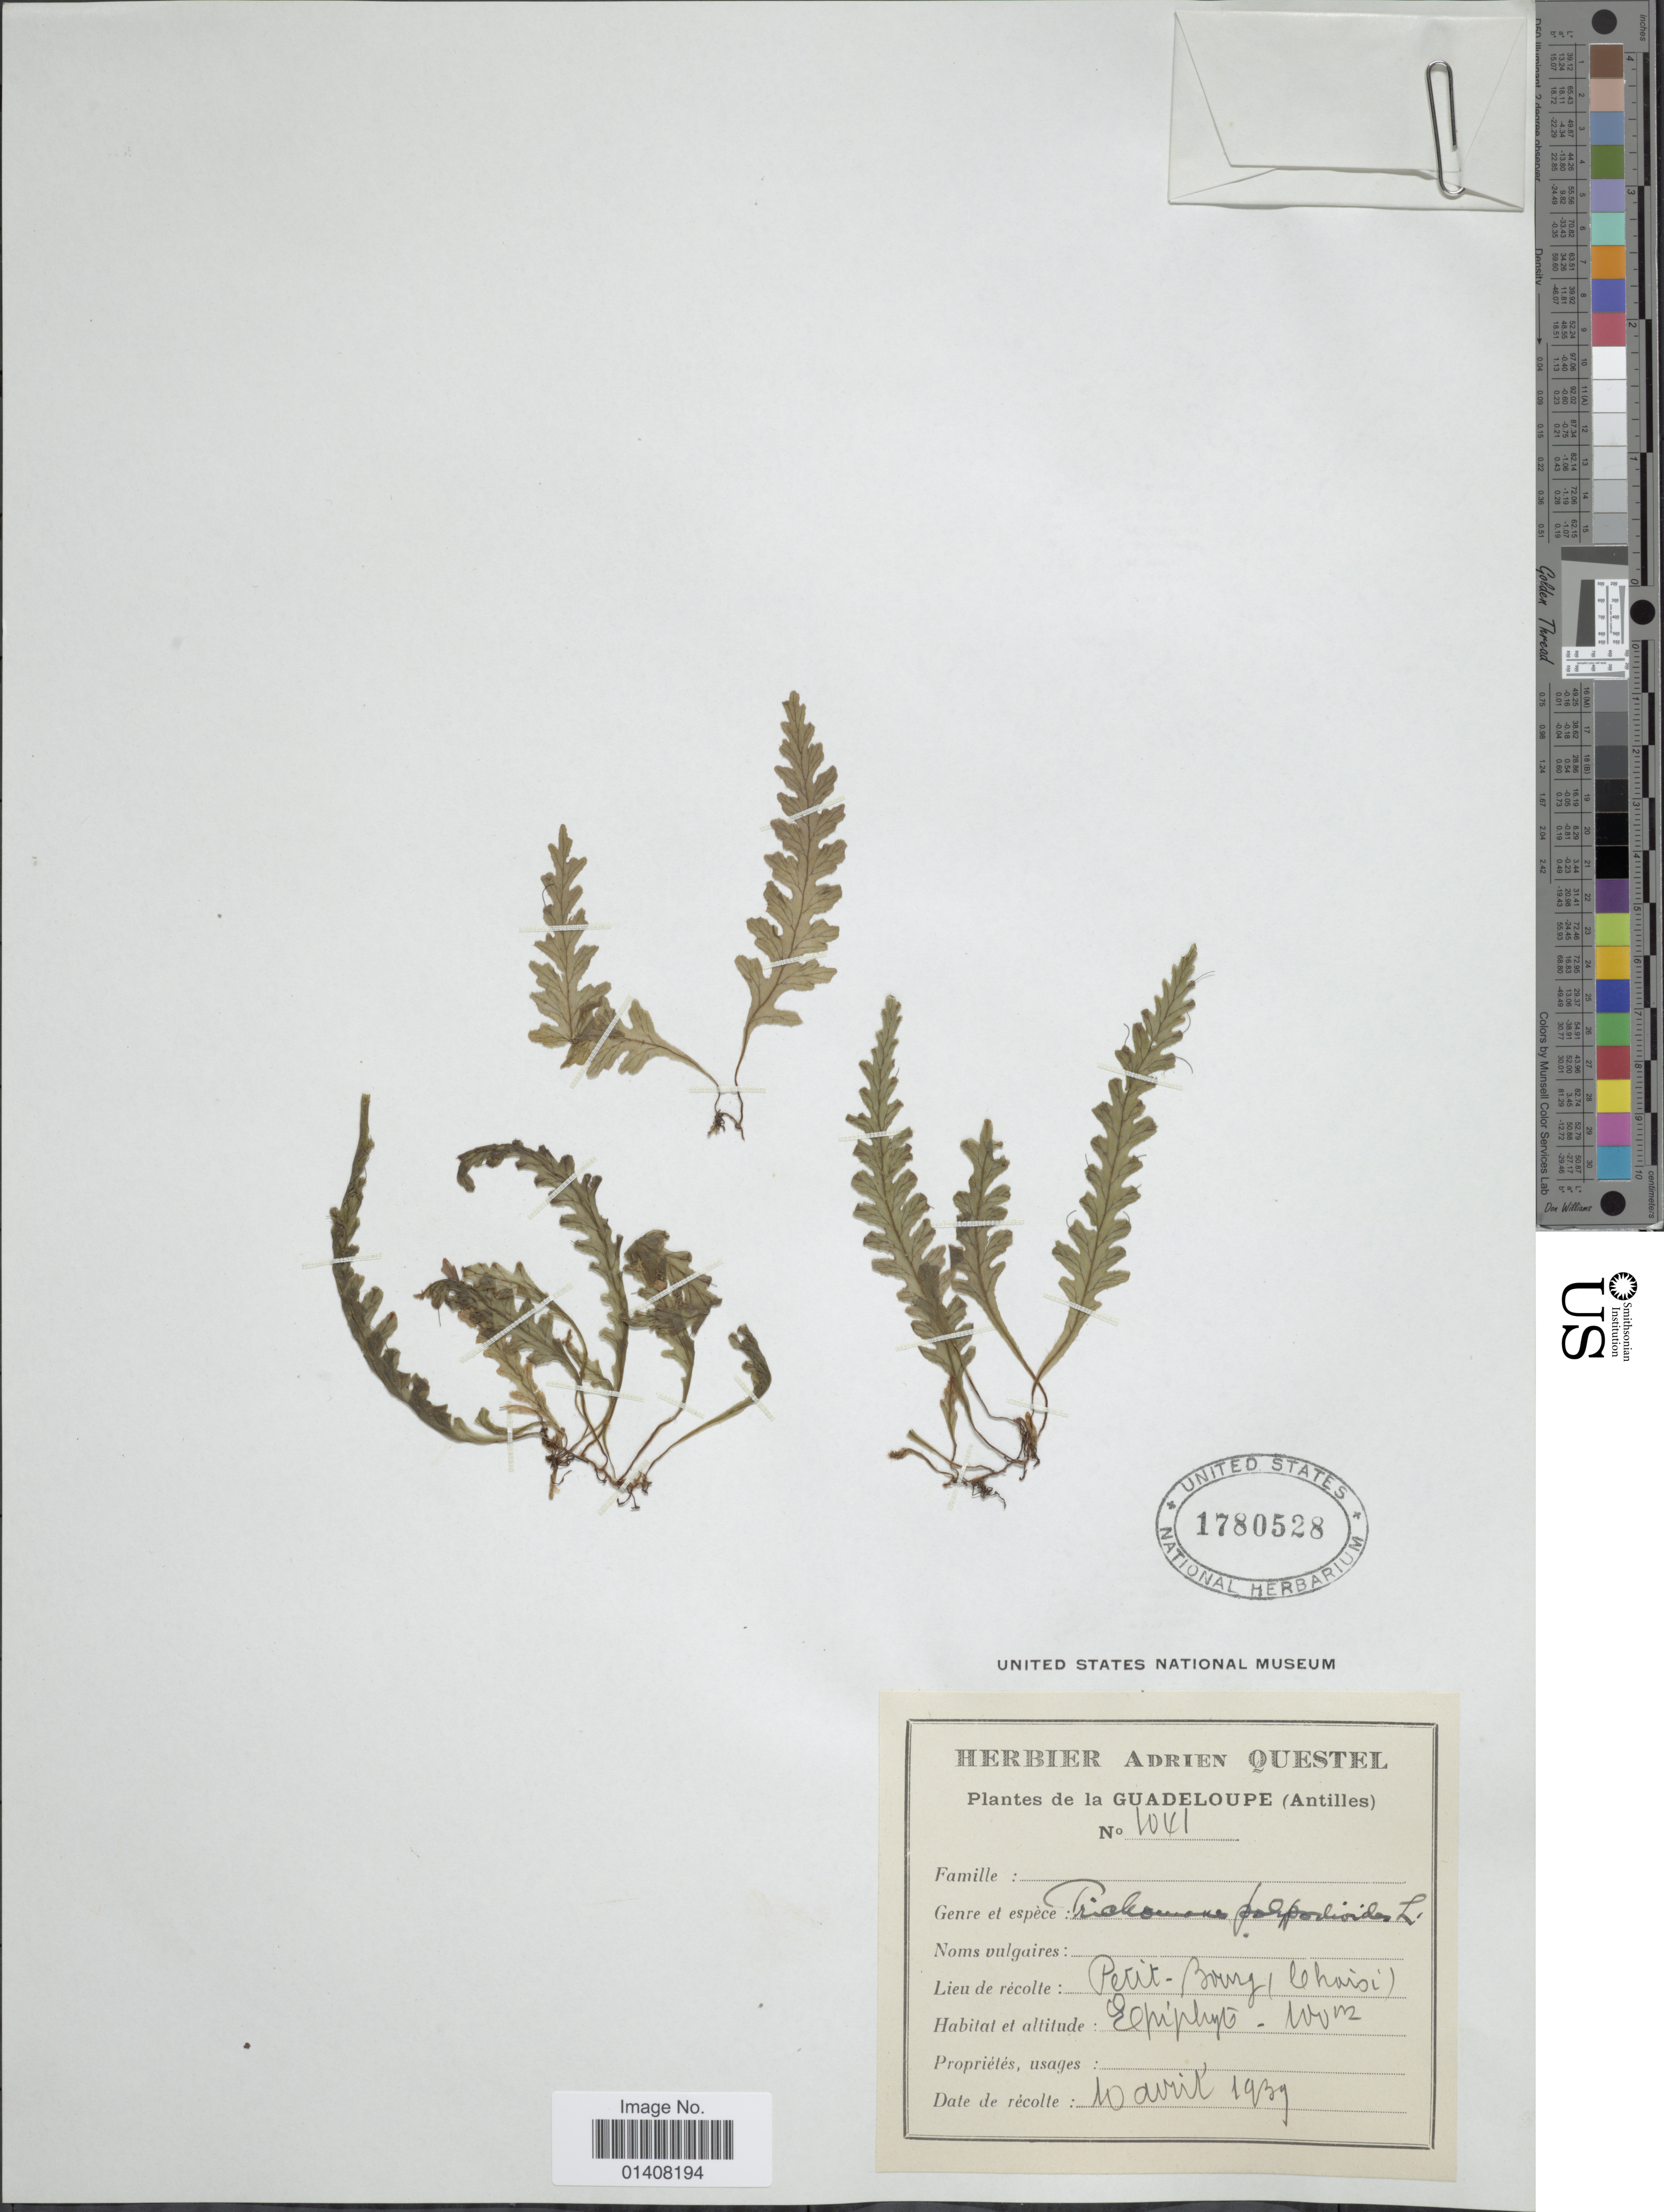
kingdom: Plantae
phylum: Tracheophyta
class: Polypodiopsida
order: Hymenophyllales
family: Hymenophyllaceae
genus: Trichomanes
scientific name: Trichomanes polypodioides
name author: L.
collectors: A. Questel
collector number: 1041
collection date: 1939-04-10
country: Guadeloupe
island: Leeward Is.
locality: Petit-Bourg (Choisi)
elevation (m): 100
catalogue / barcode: US 1780528